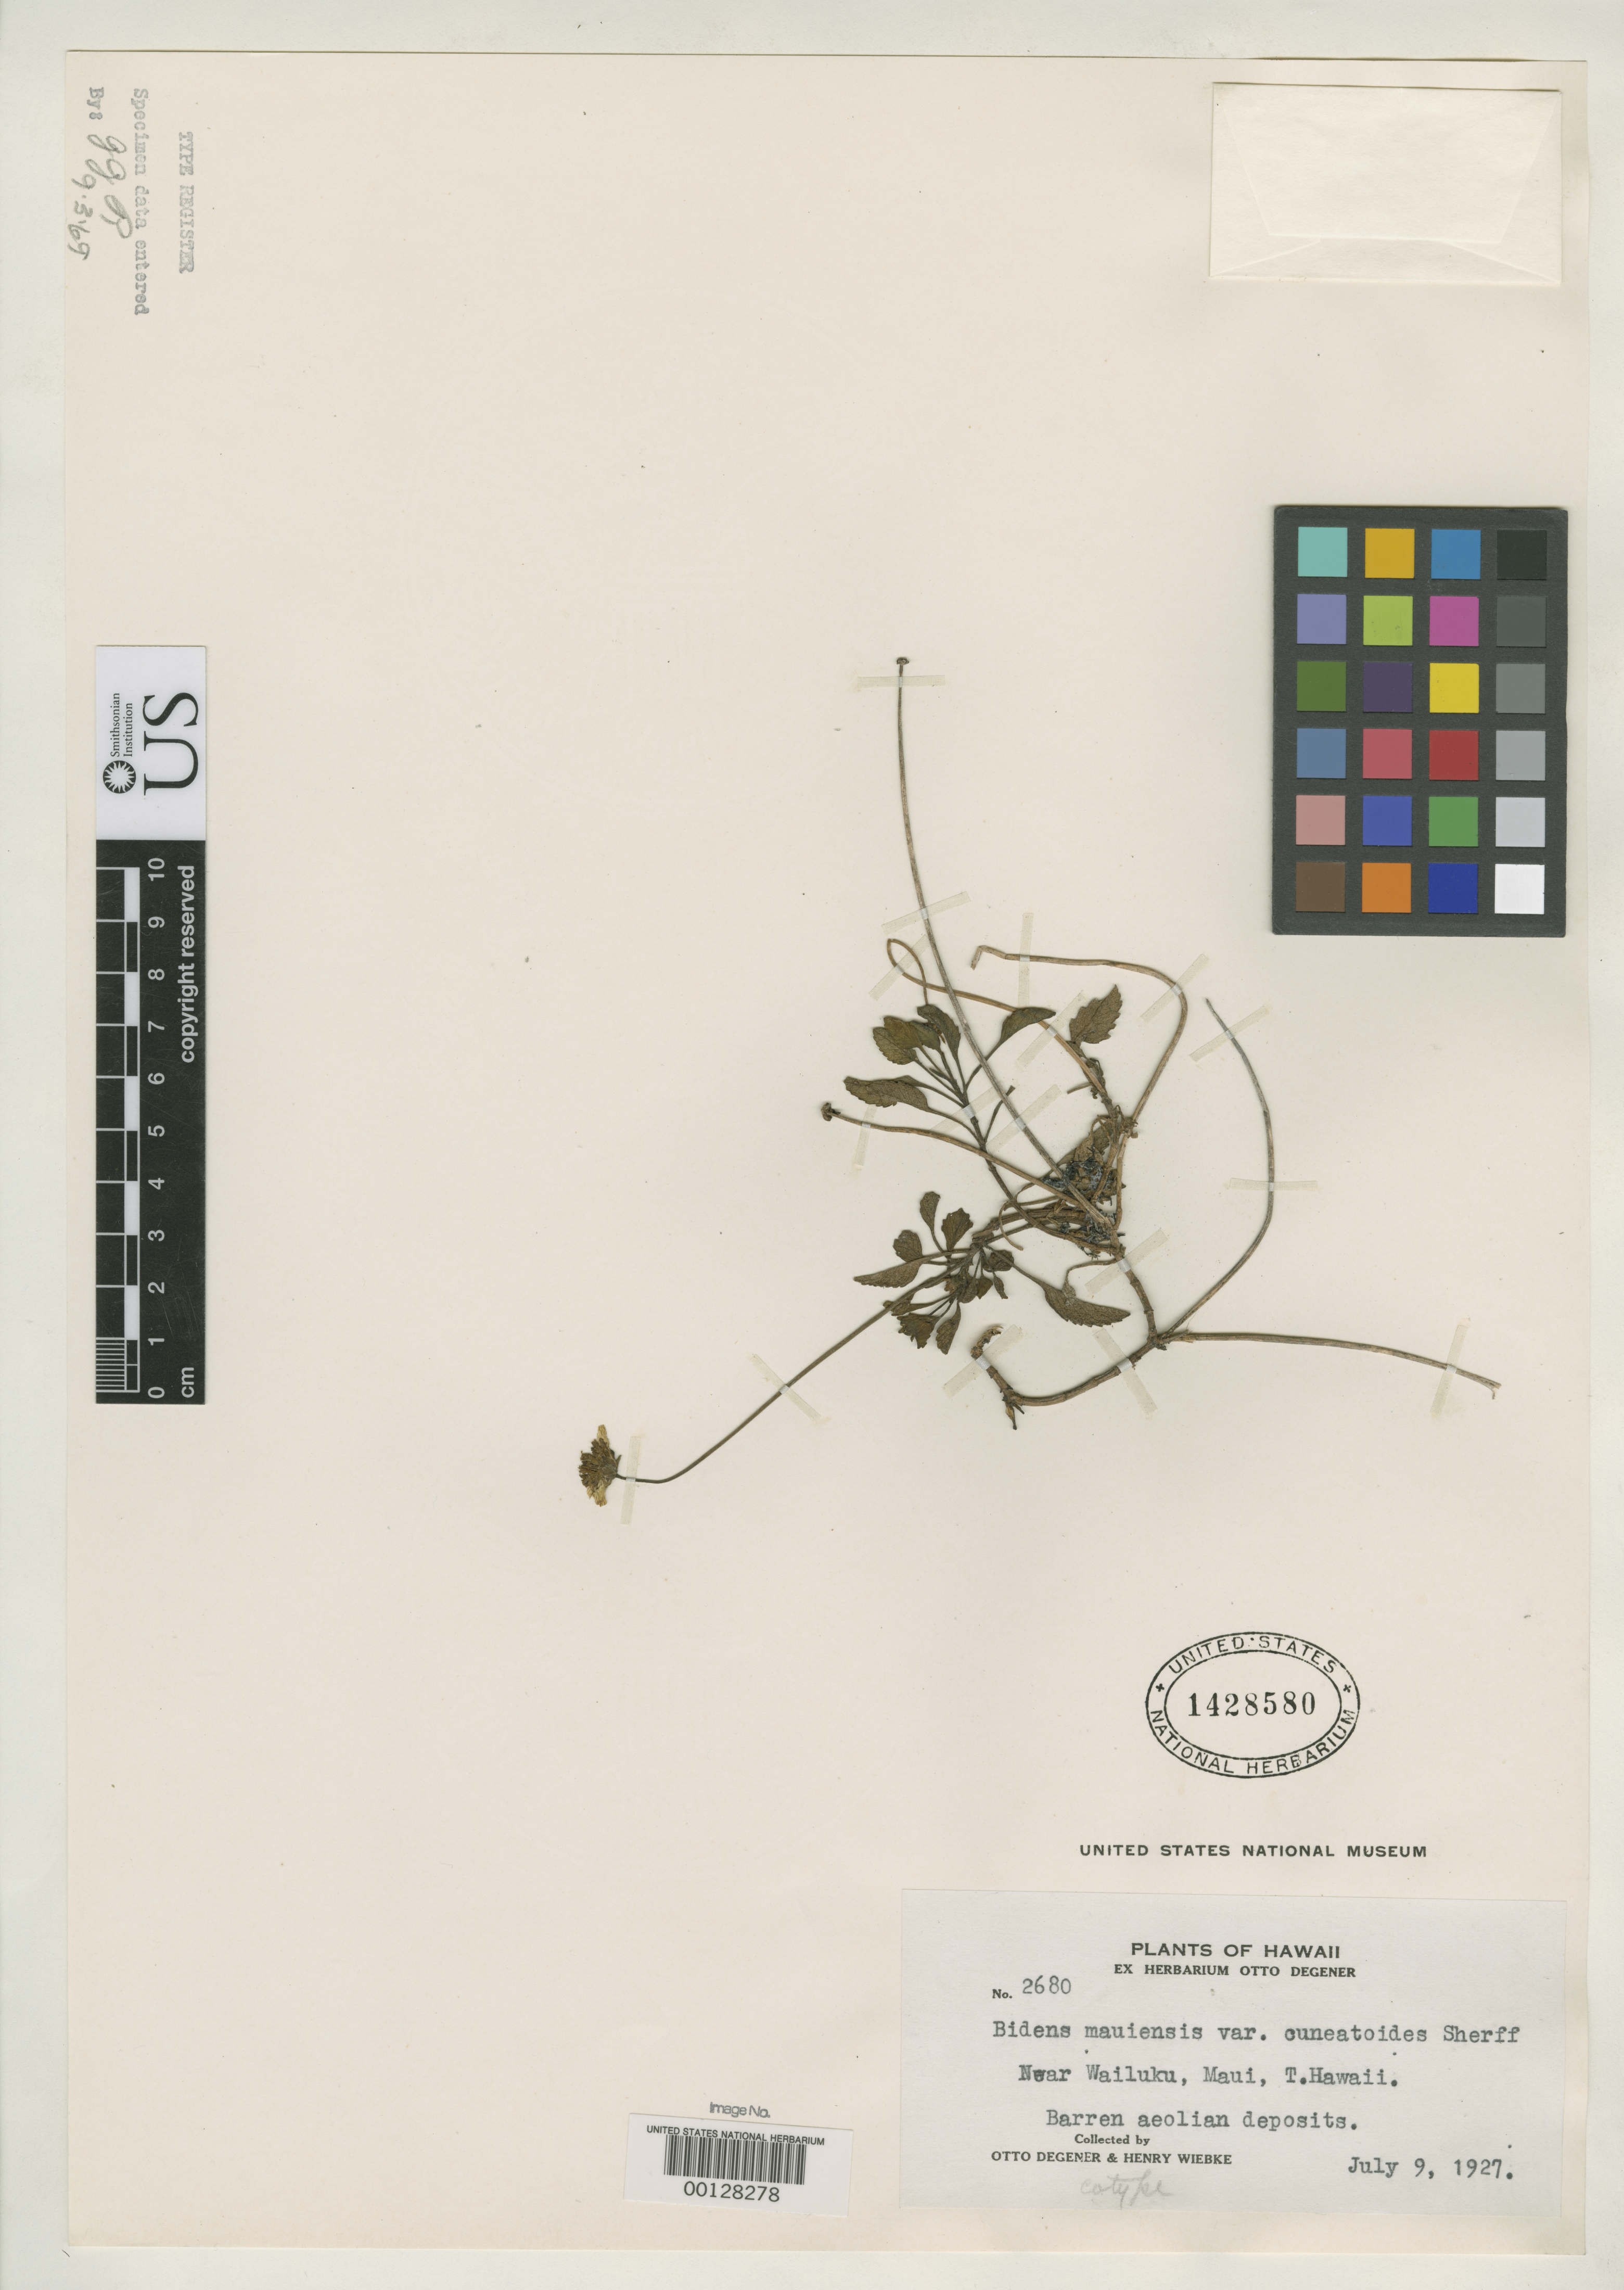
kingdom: Plantae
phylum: Tracheophyta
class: Magnoliopsida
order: Asterales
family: Asteraceae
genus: Bidens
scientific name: Bidens mauiensis var. cuneatoides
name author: Sherff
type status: Isotype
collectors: O. Degener & H. Wiebke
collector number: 2680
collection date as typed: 09 Jul 1927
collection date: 1927-07-09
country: United States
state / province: Hawaii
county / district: Maui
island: Maui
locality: Wailuku.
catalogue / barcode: US 1428580